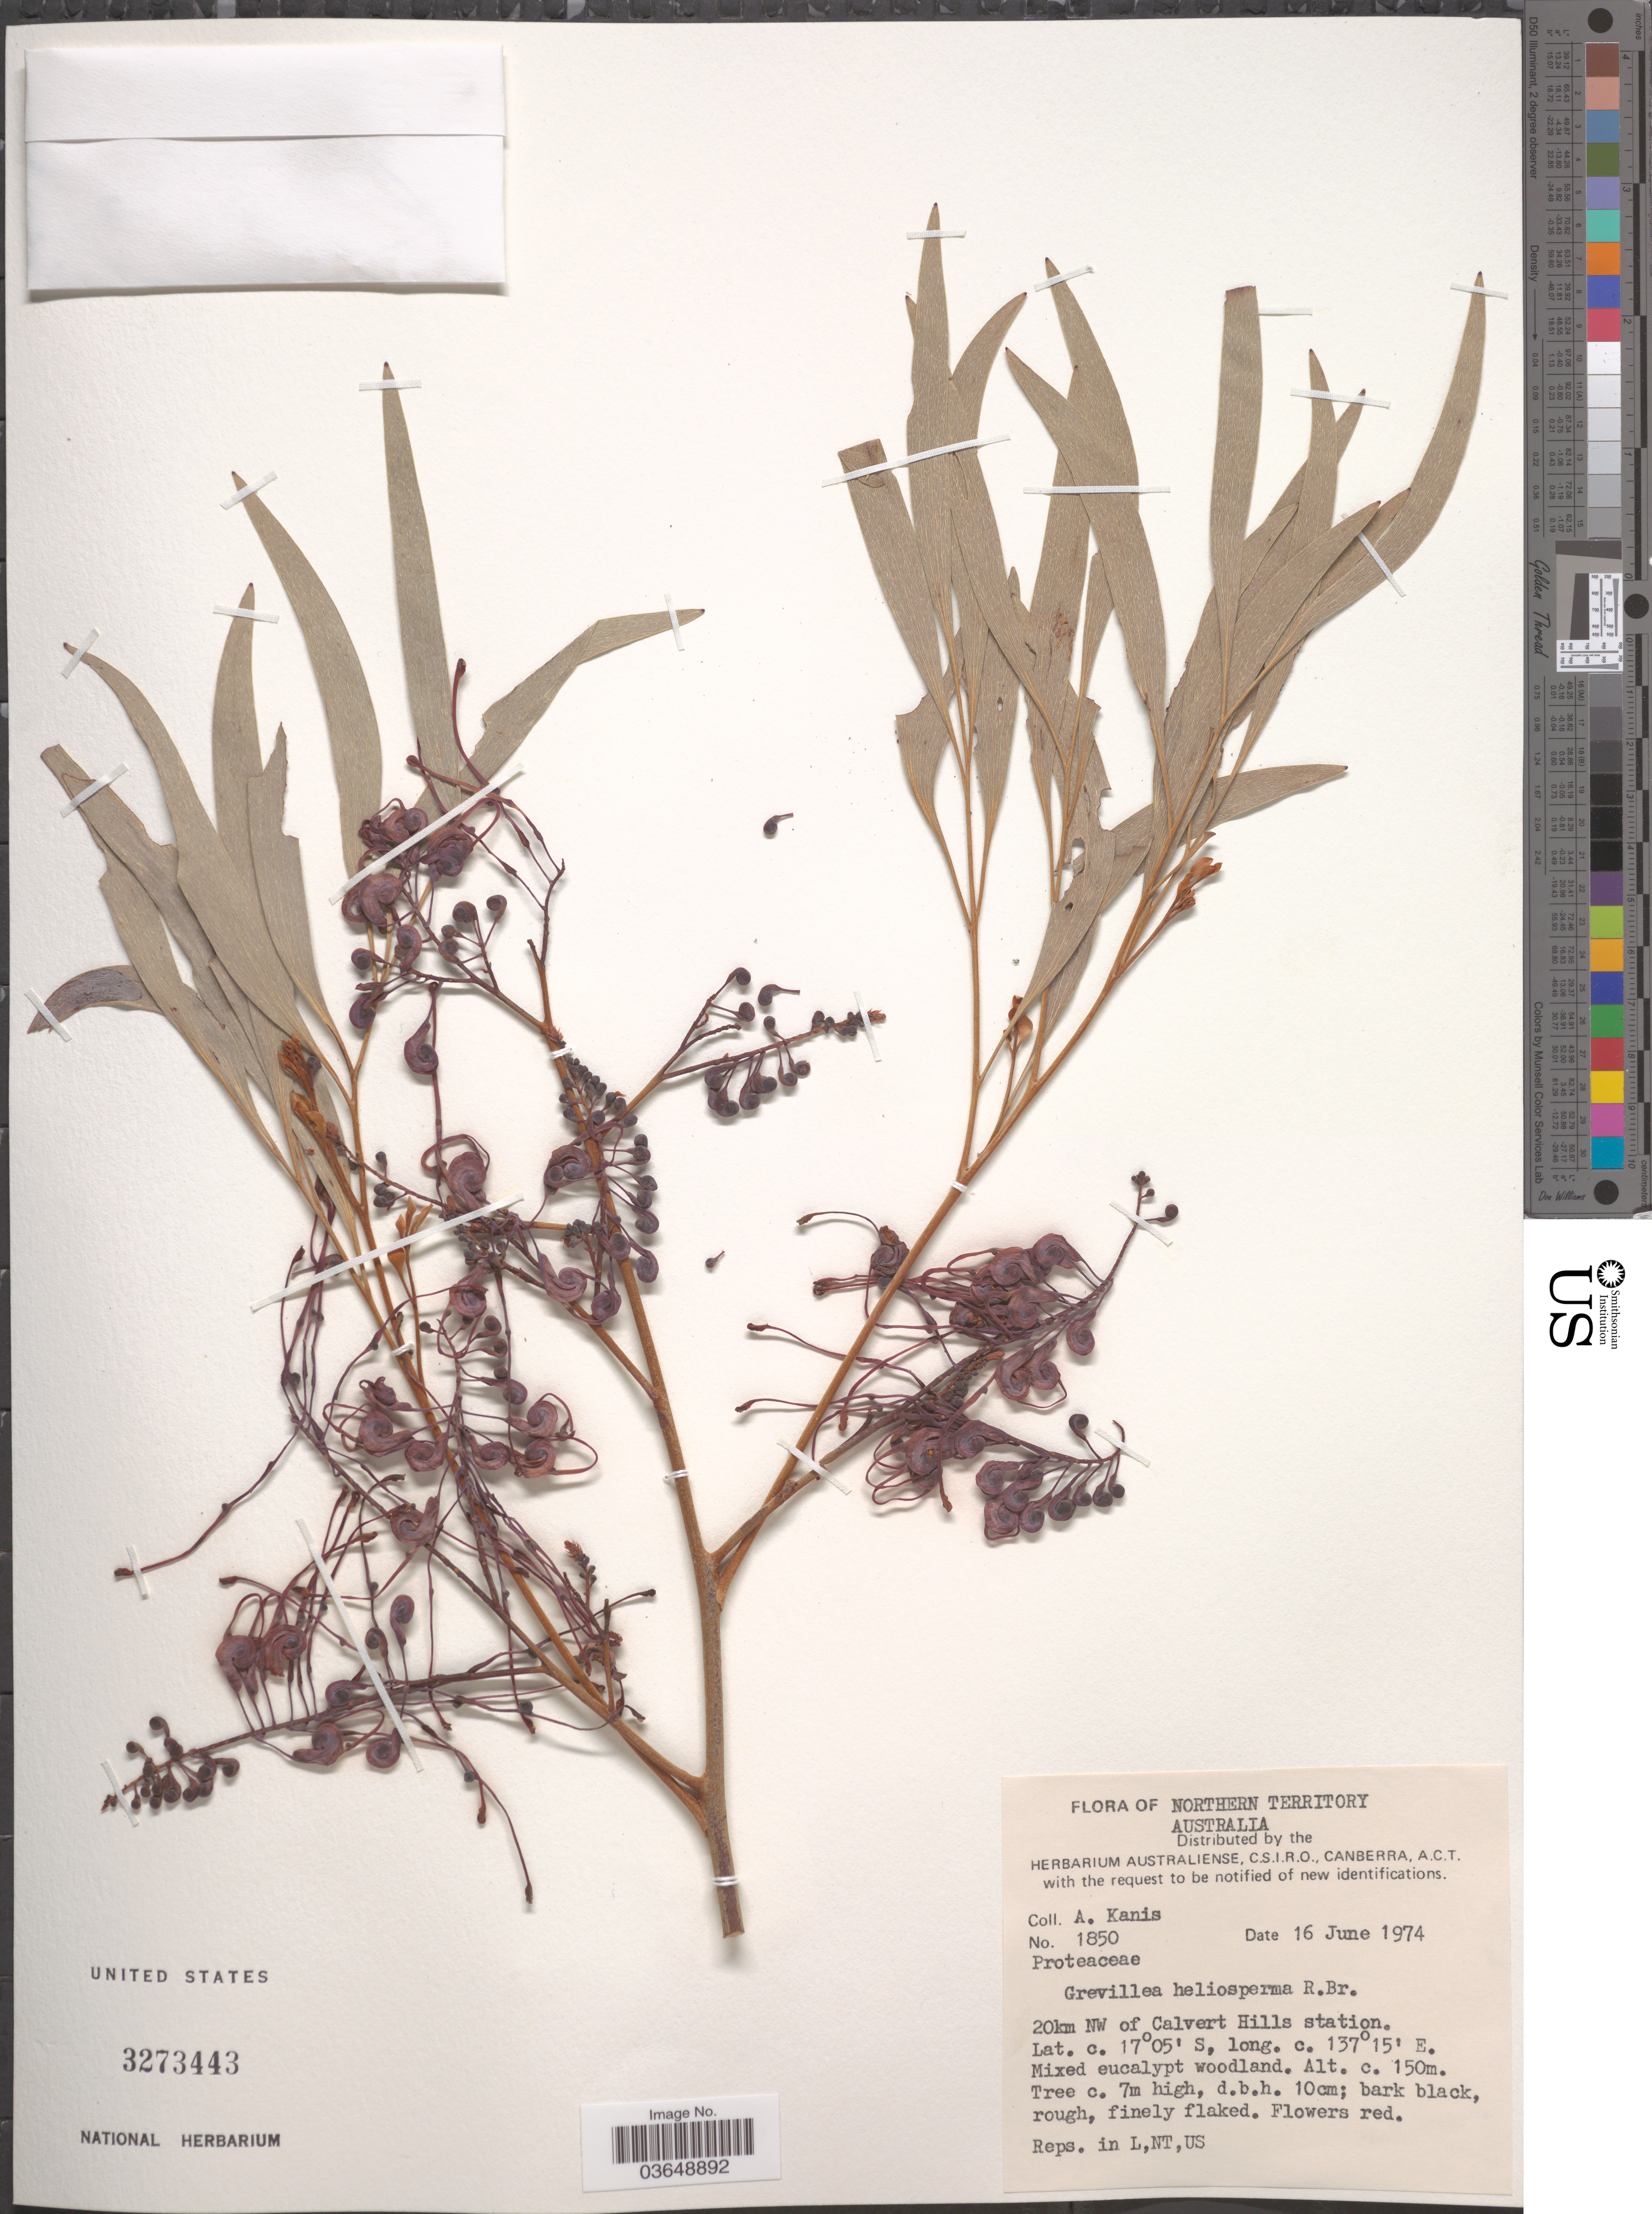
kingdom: Plantae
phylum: Tracheophyta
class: Magnoliopsida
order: Proteales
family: Proteaceae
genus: Grevillea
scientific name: Grevillea heliosperma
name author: R. Br.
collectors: A. Kanis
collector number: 1850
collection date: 1974-06-16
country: Australia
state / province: Northern Territory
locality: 20km Nw of Calvert Hills station.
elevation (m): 150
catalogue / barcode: US 3273443